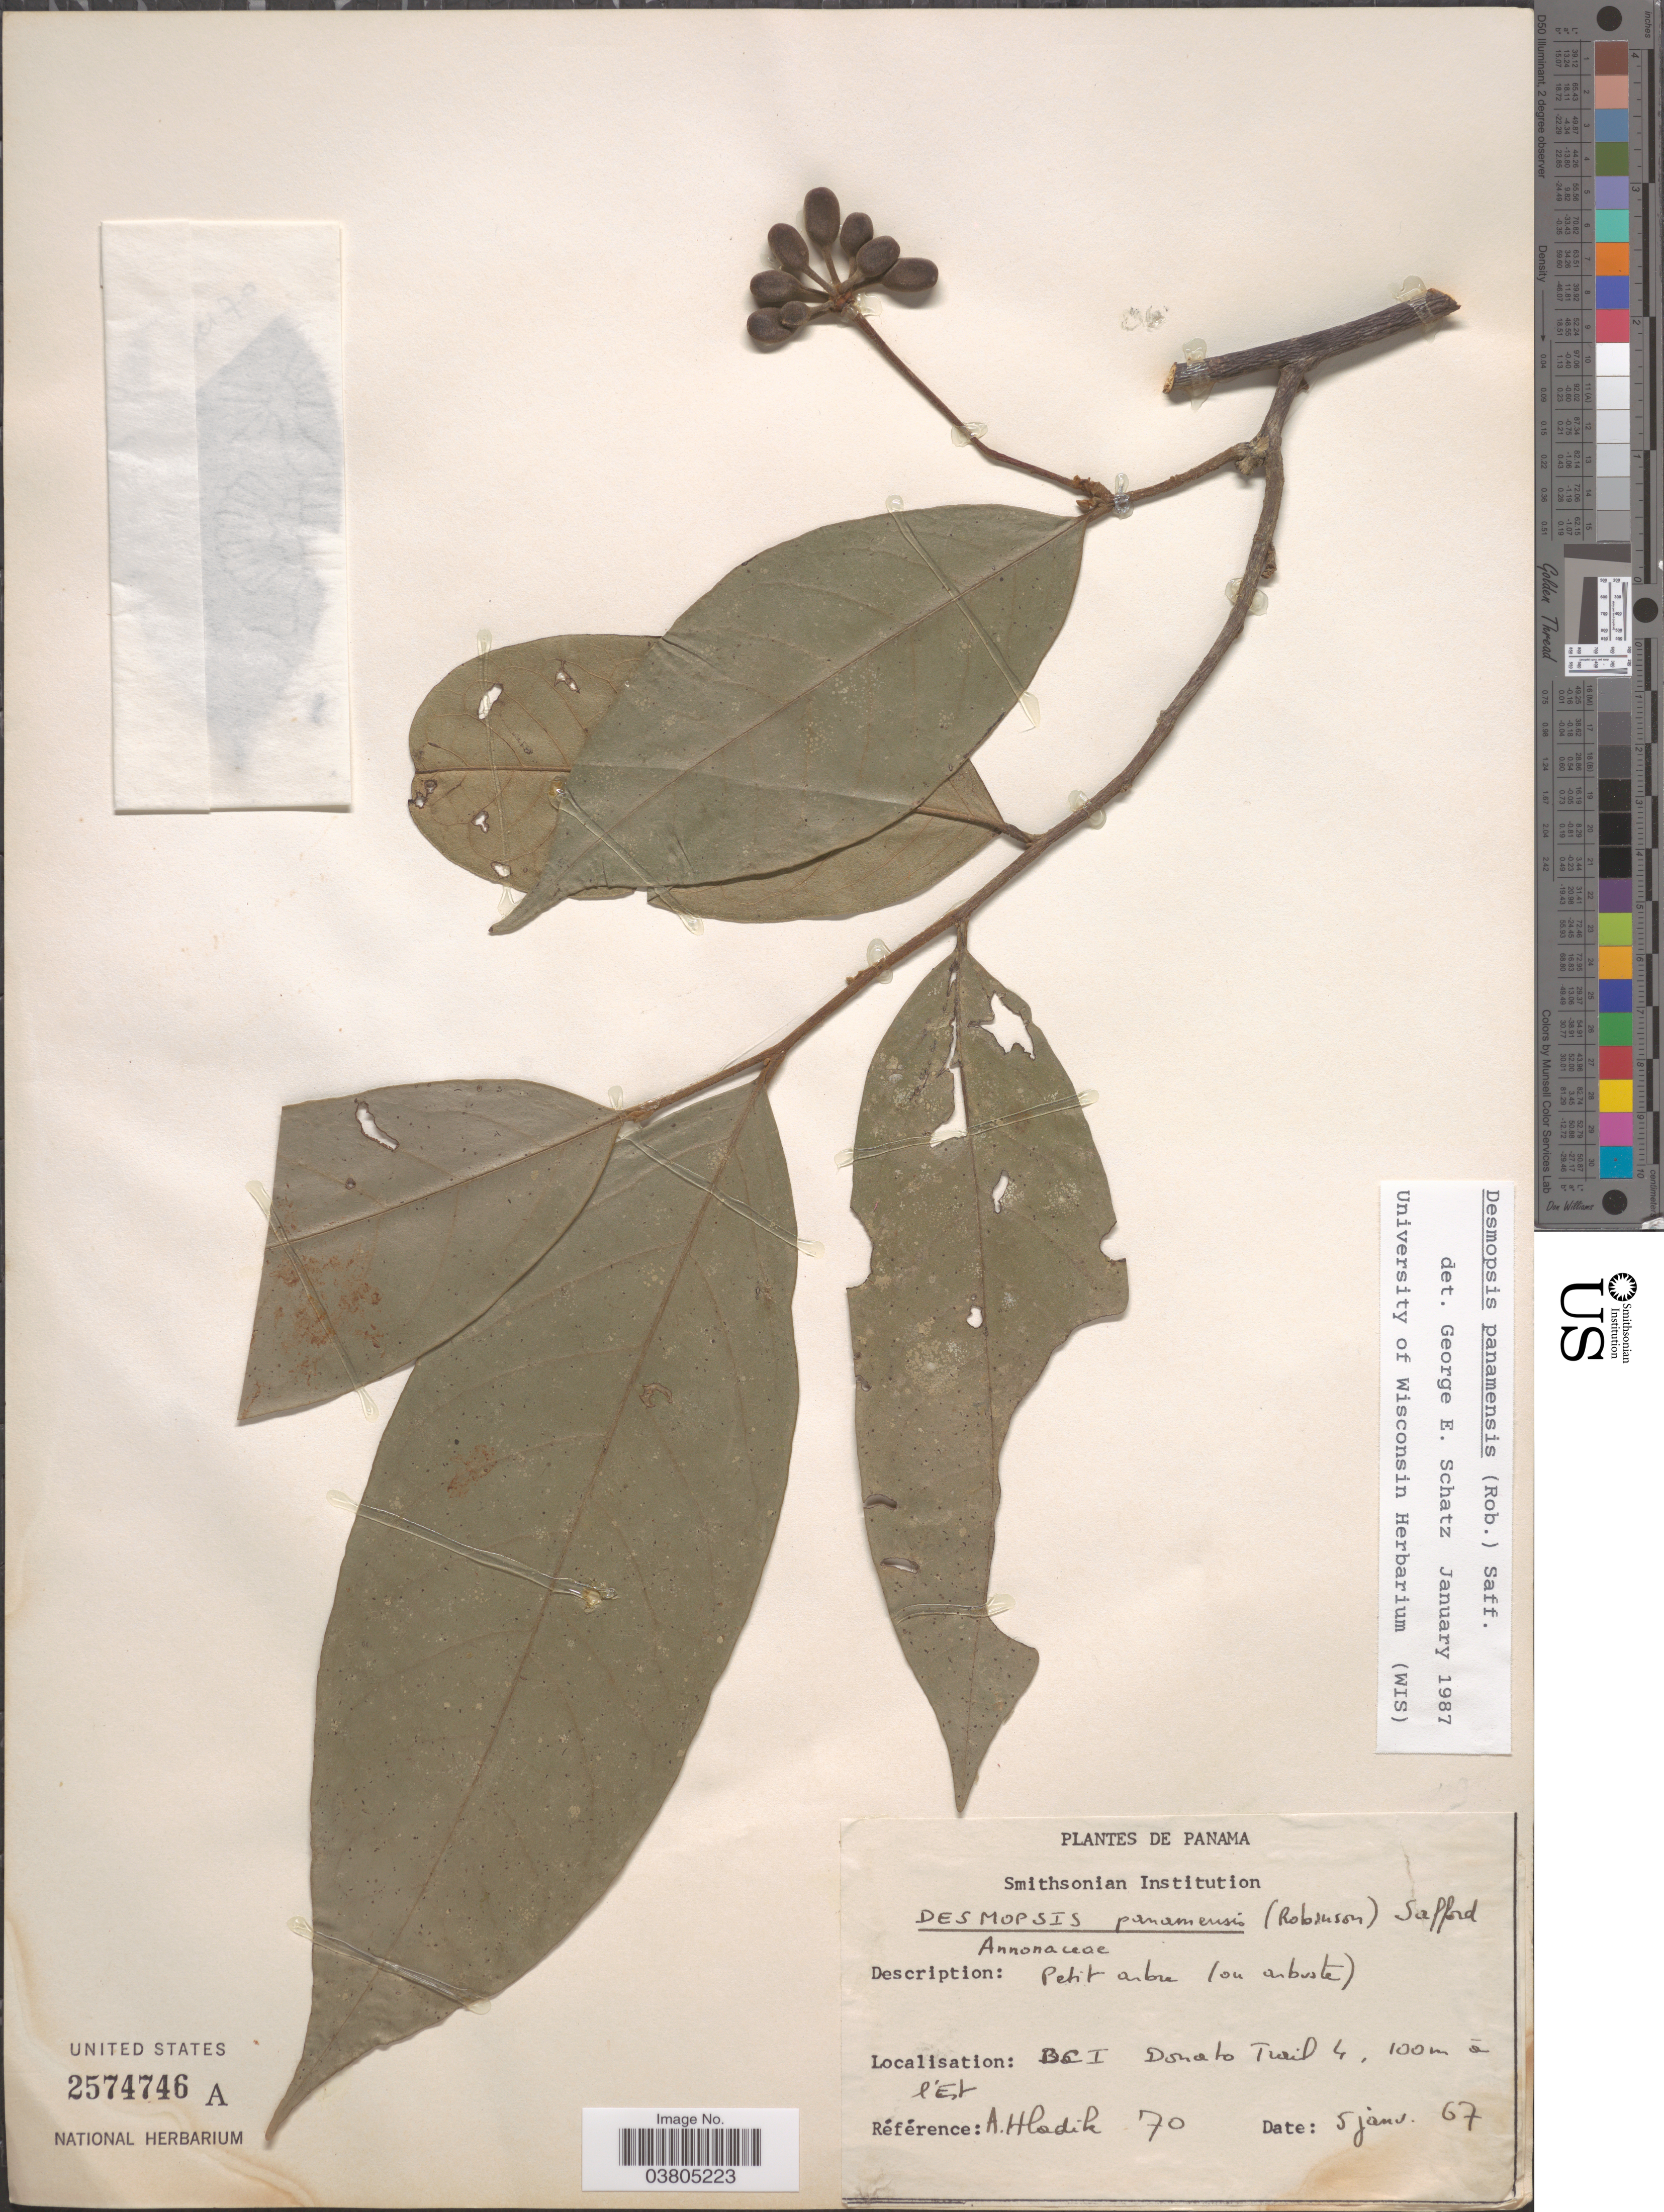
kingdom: Plantae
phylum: Tracheophyta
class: Magnoliopsida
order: Magnoliales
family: Annonaceae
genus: Desmopsis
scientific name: Desmopsis panamensis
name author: (B.L. Rob.) Saff.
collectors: A. Hladik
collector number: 70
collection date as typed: Transcribed d/m/y: 5/1/67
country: Panama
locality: BCI Donato Trail 4, 100 m à l'Est.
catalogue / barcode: US 2574746A